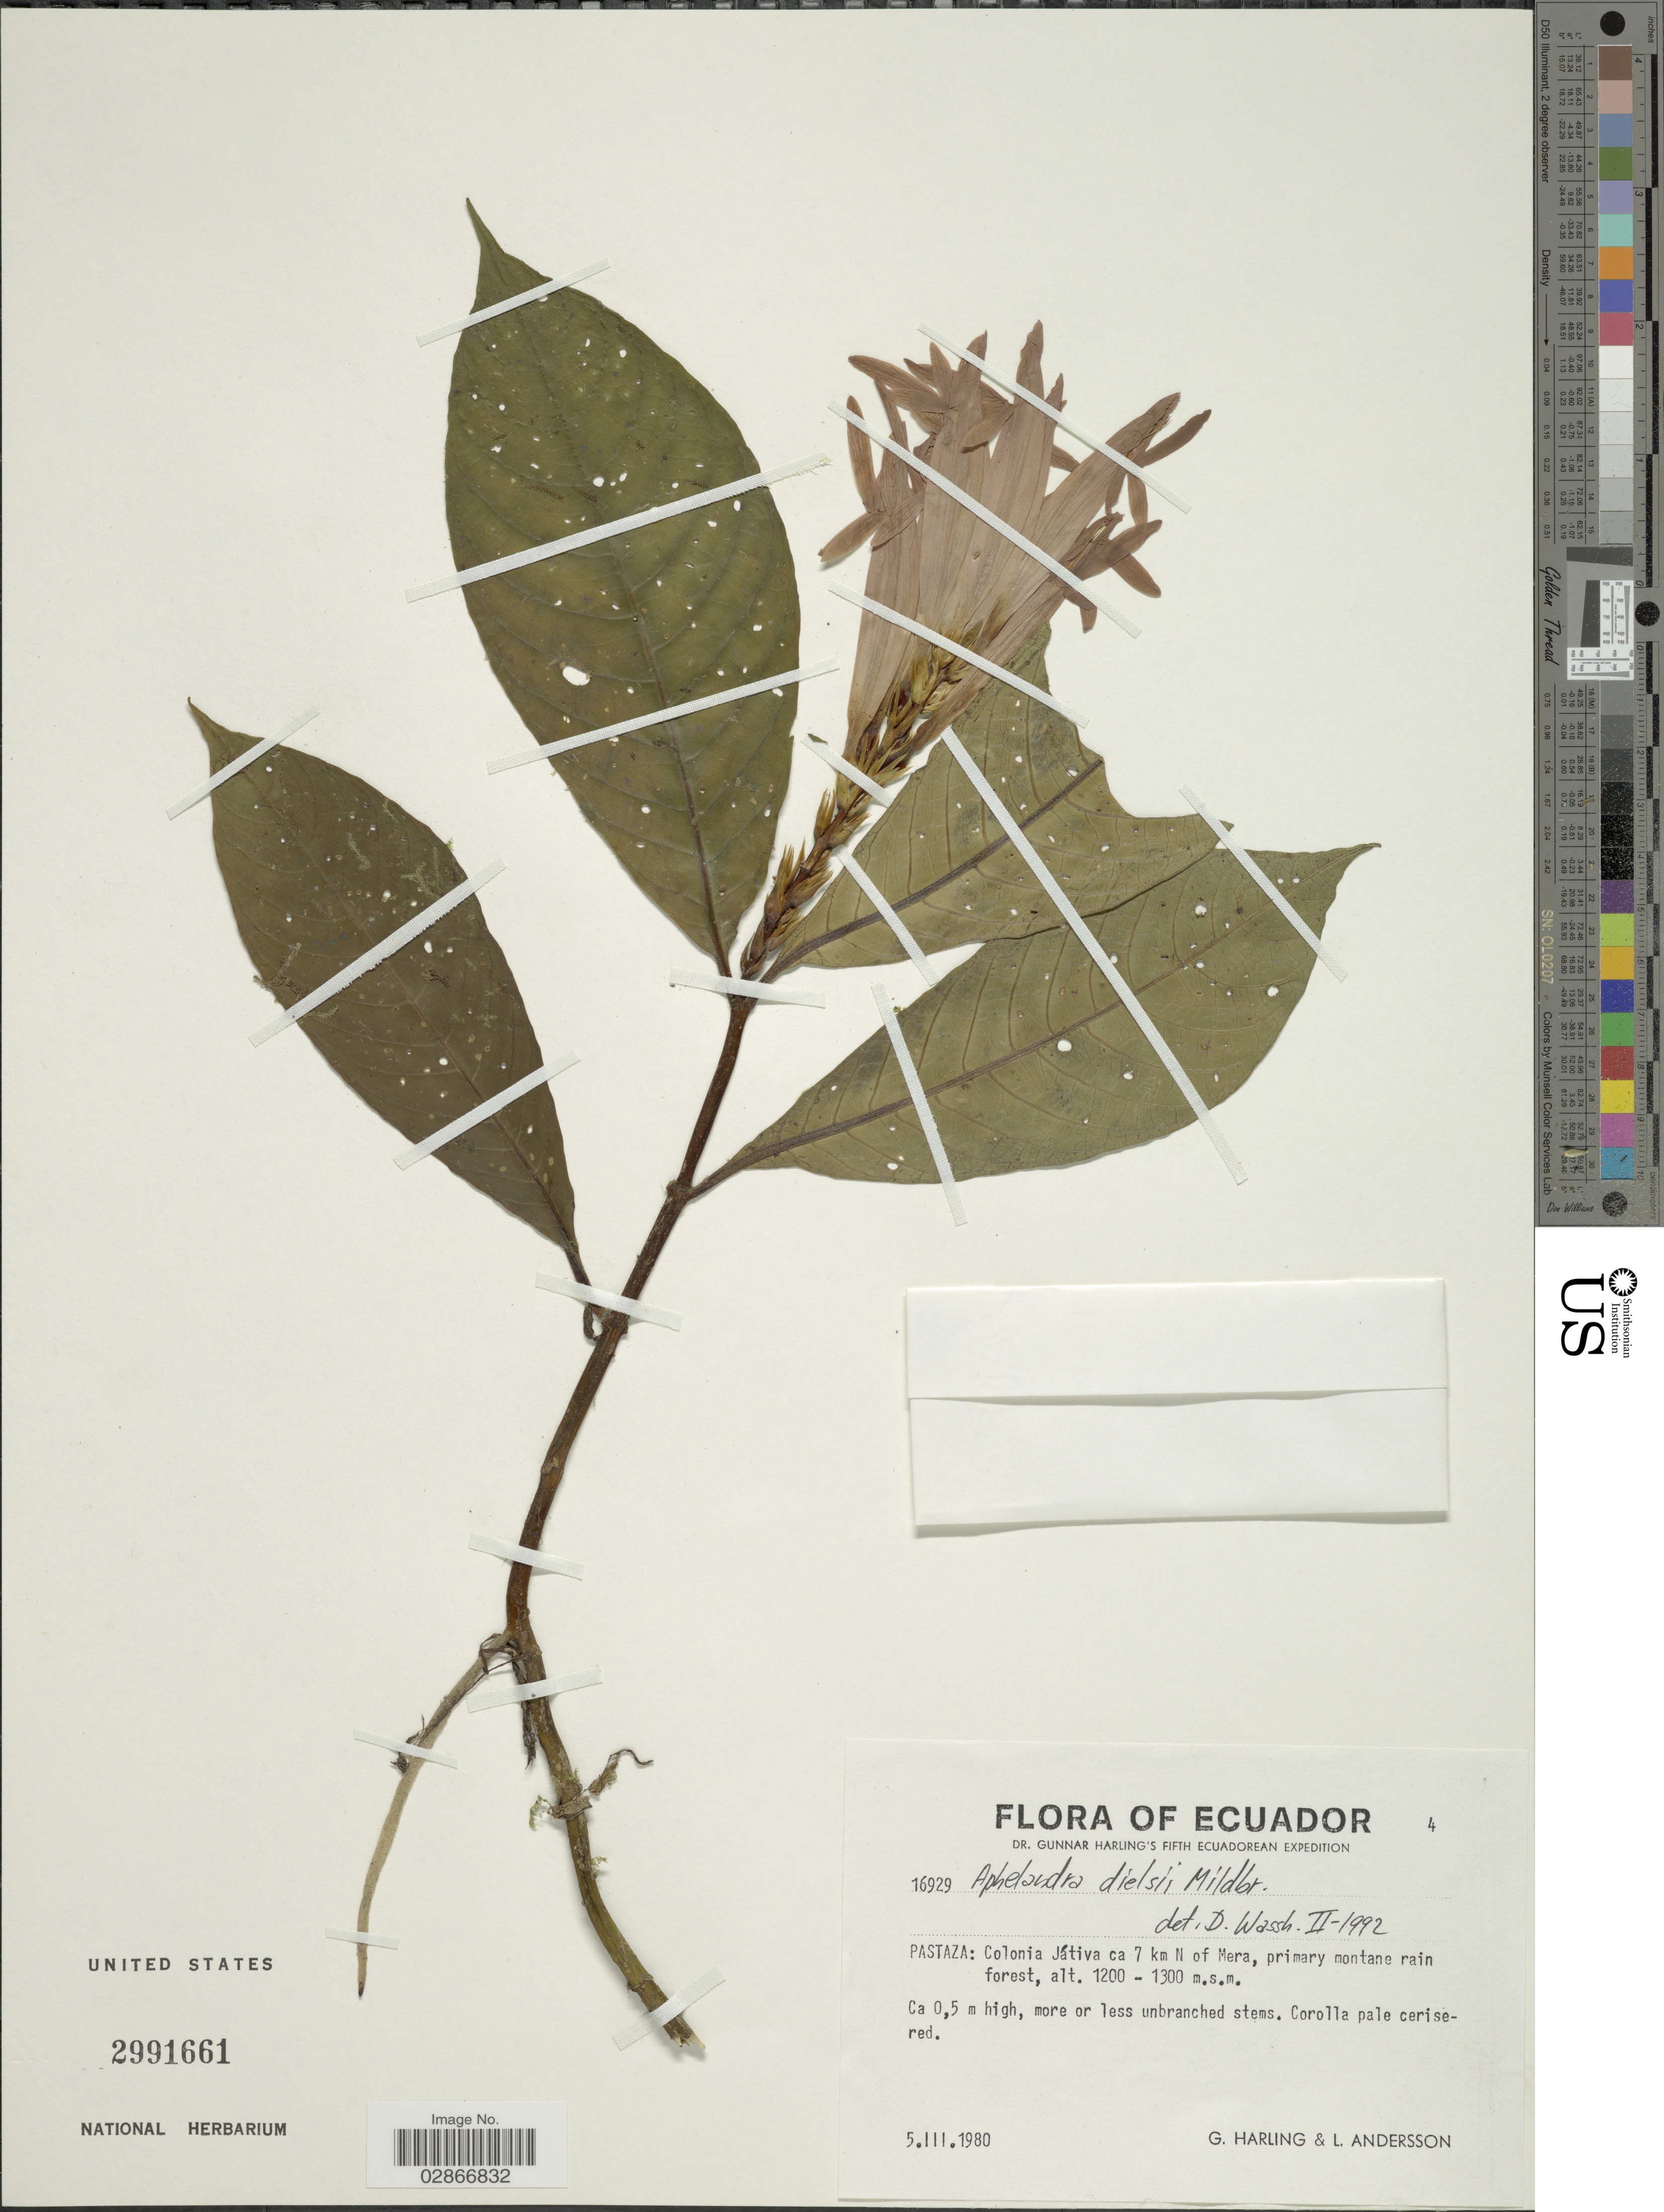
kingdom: Plantae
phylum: Tracheophyta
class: Magnoliopsida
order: Lamiales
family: Acanthaceae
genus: Aphelandra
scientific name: Aphelandra dielsii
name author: Mildbr.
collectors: G. Harling & L. Andersson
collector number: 16929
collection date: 1980-03-05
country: Ecuador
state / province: Pastaza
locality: Colonia Játiva ca 7 km N of Mera.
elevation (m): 1200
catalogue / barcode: US 2991661